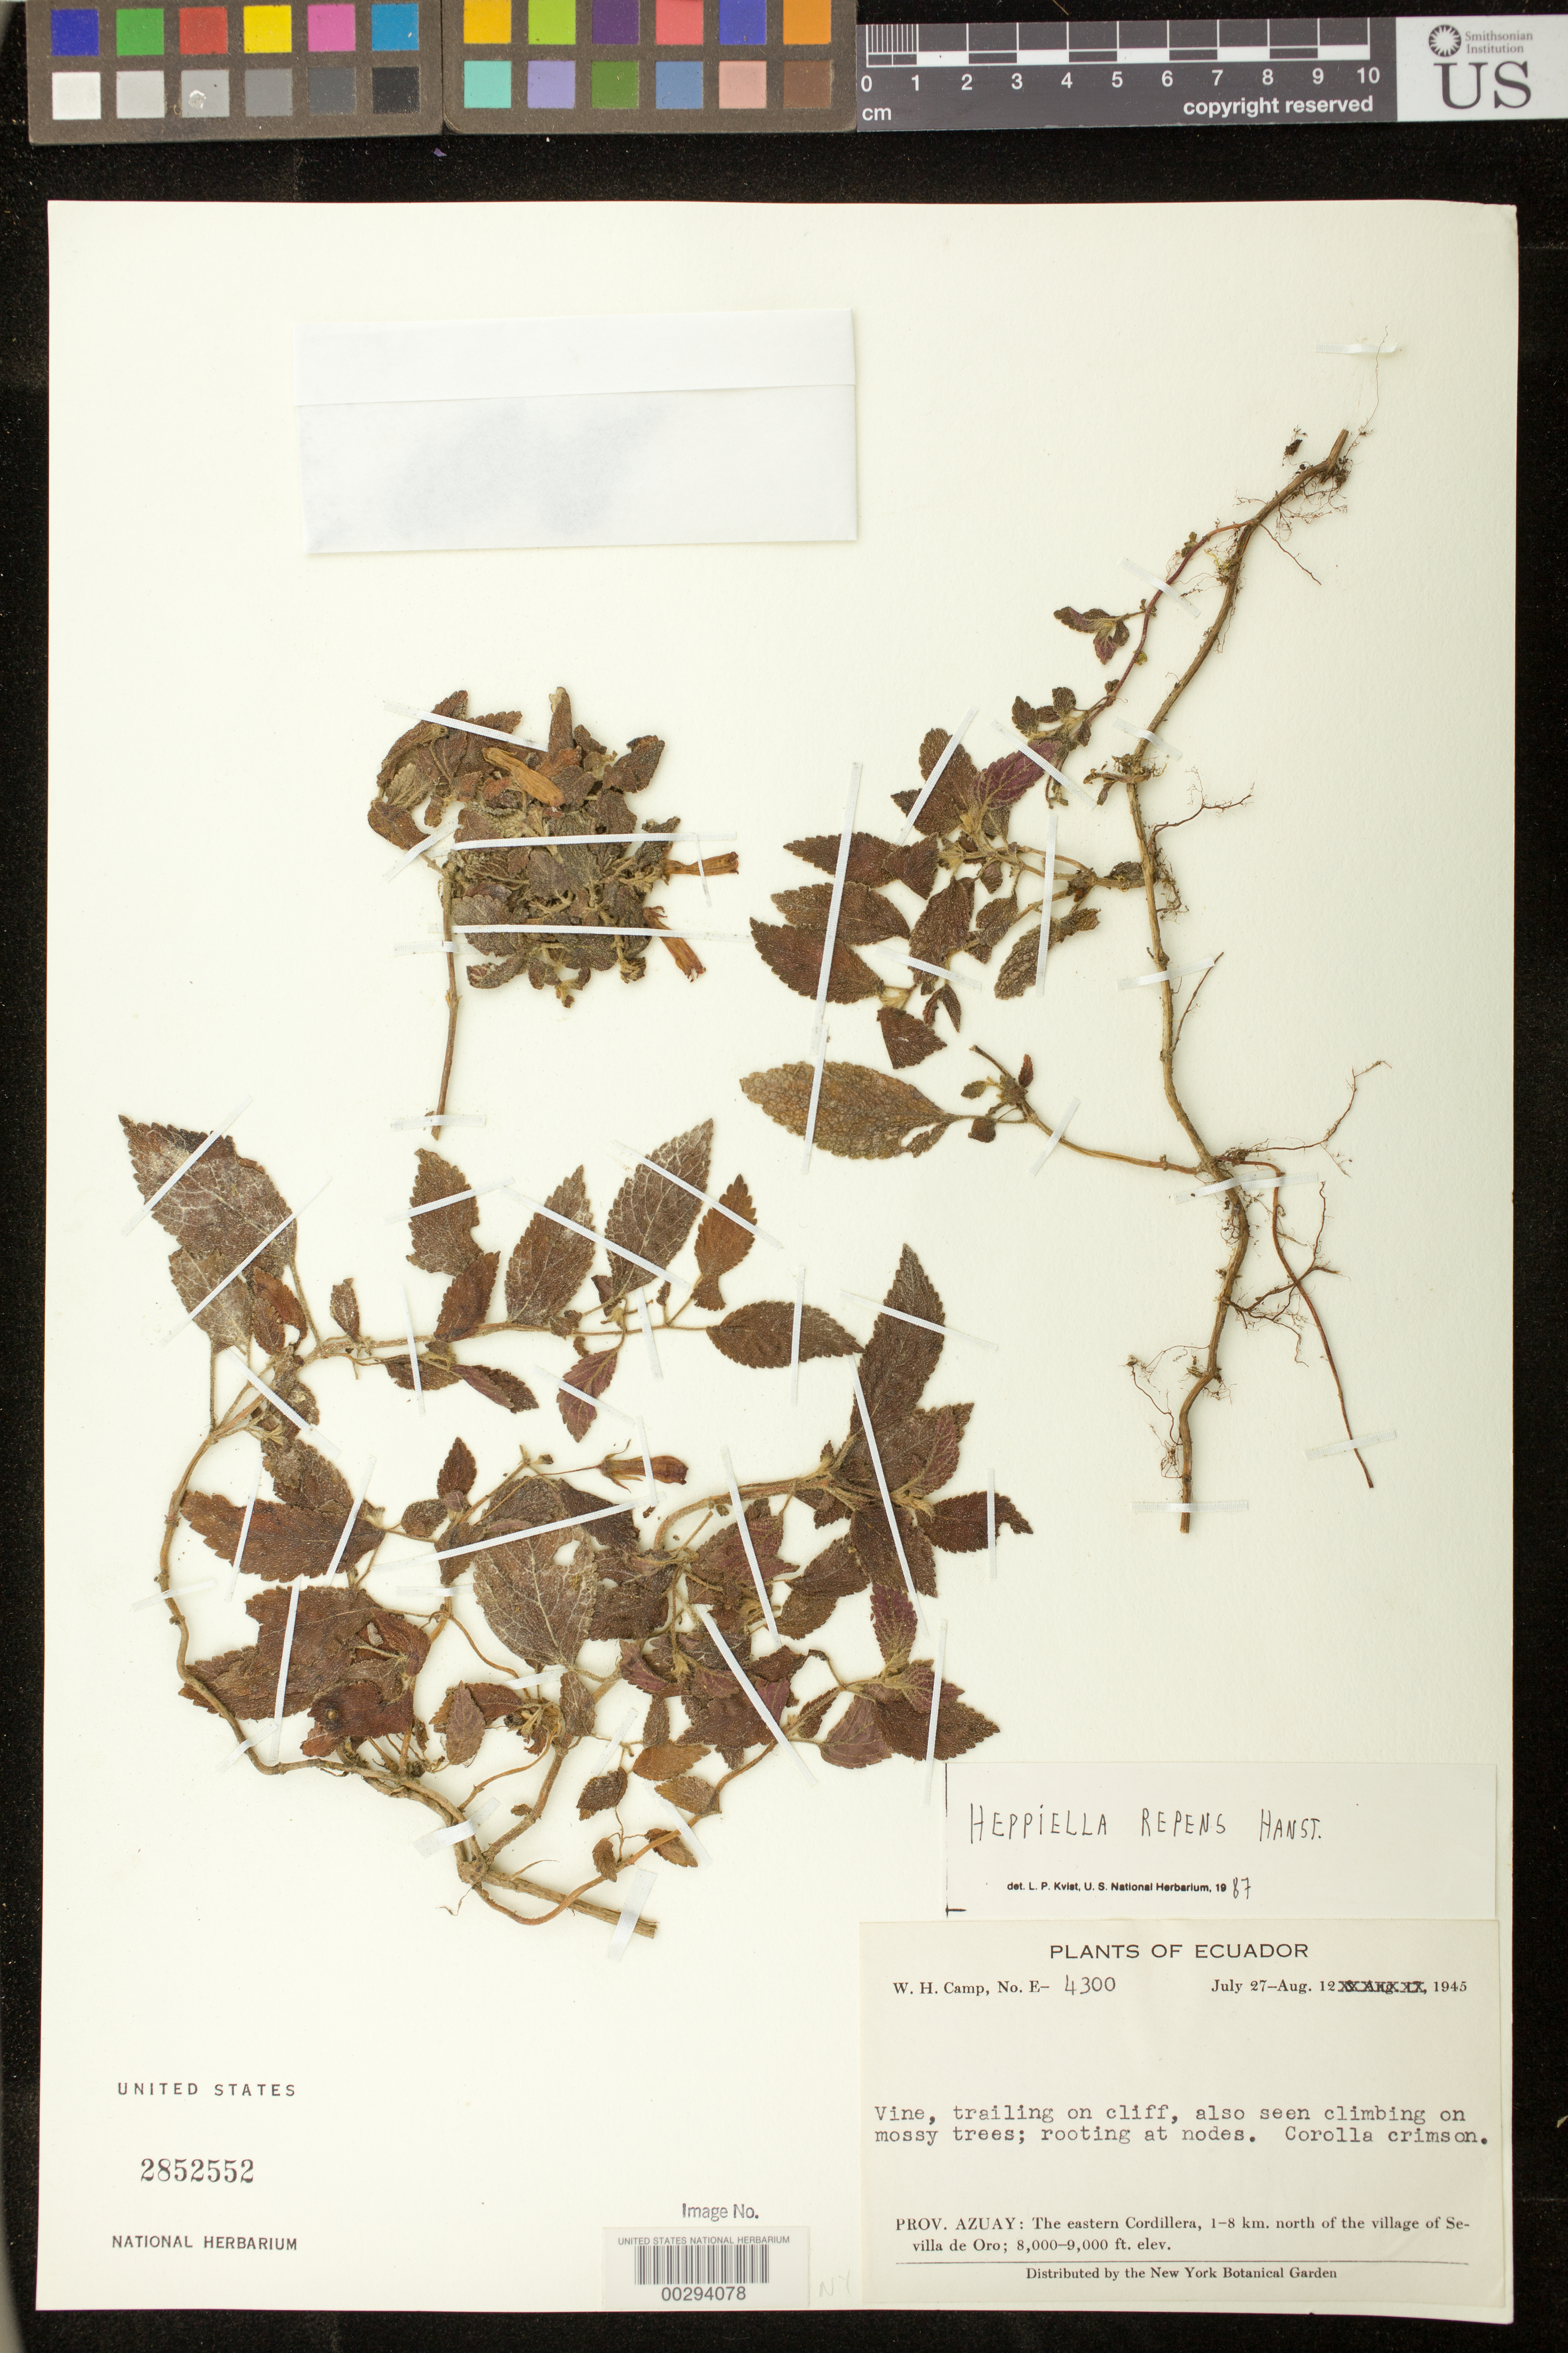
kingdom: Plantae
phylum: Tracheophyta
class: Magnoliopsida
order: Lamiales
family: Gesneriaceae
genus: Heppiella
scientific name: Heppiella repens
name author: Hanst.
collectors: W. H. Camp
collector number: E- 4300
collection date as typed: Jul-Aug 1945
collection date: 1945-07/1945-08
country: Ecuador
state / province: Azuay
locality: Eastern cordillera, 1-8 km N of the village of Sevilla de Oro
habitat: Trailing on cliff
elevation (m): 2438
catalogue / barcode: US 2852552